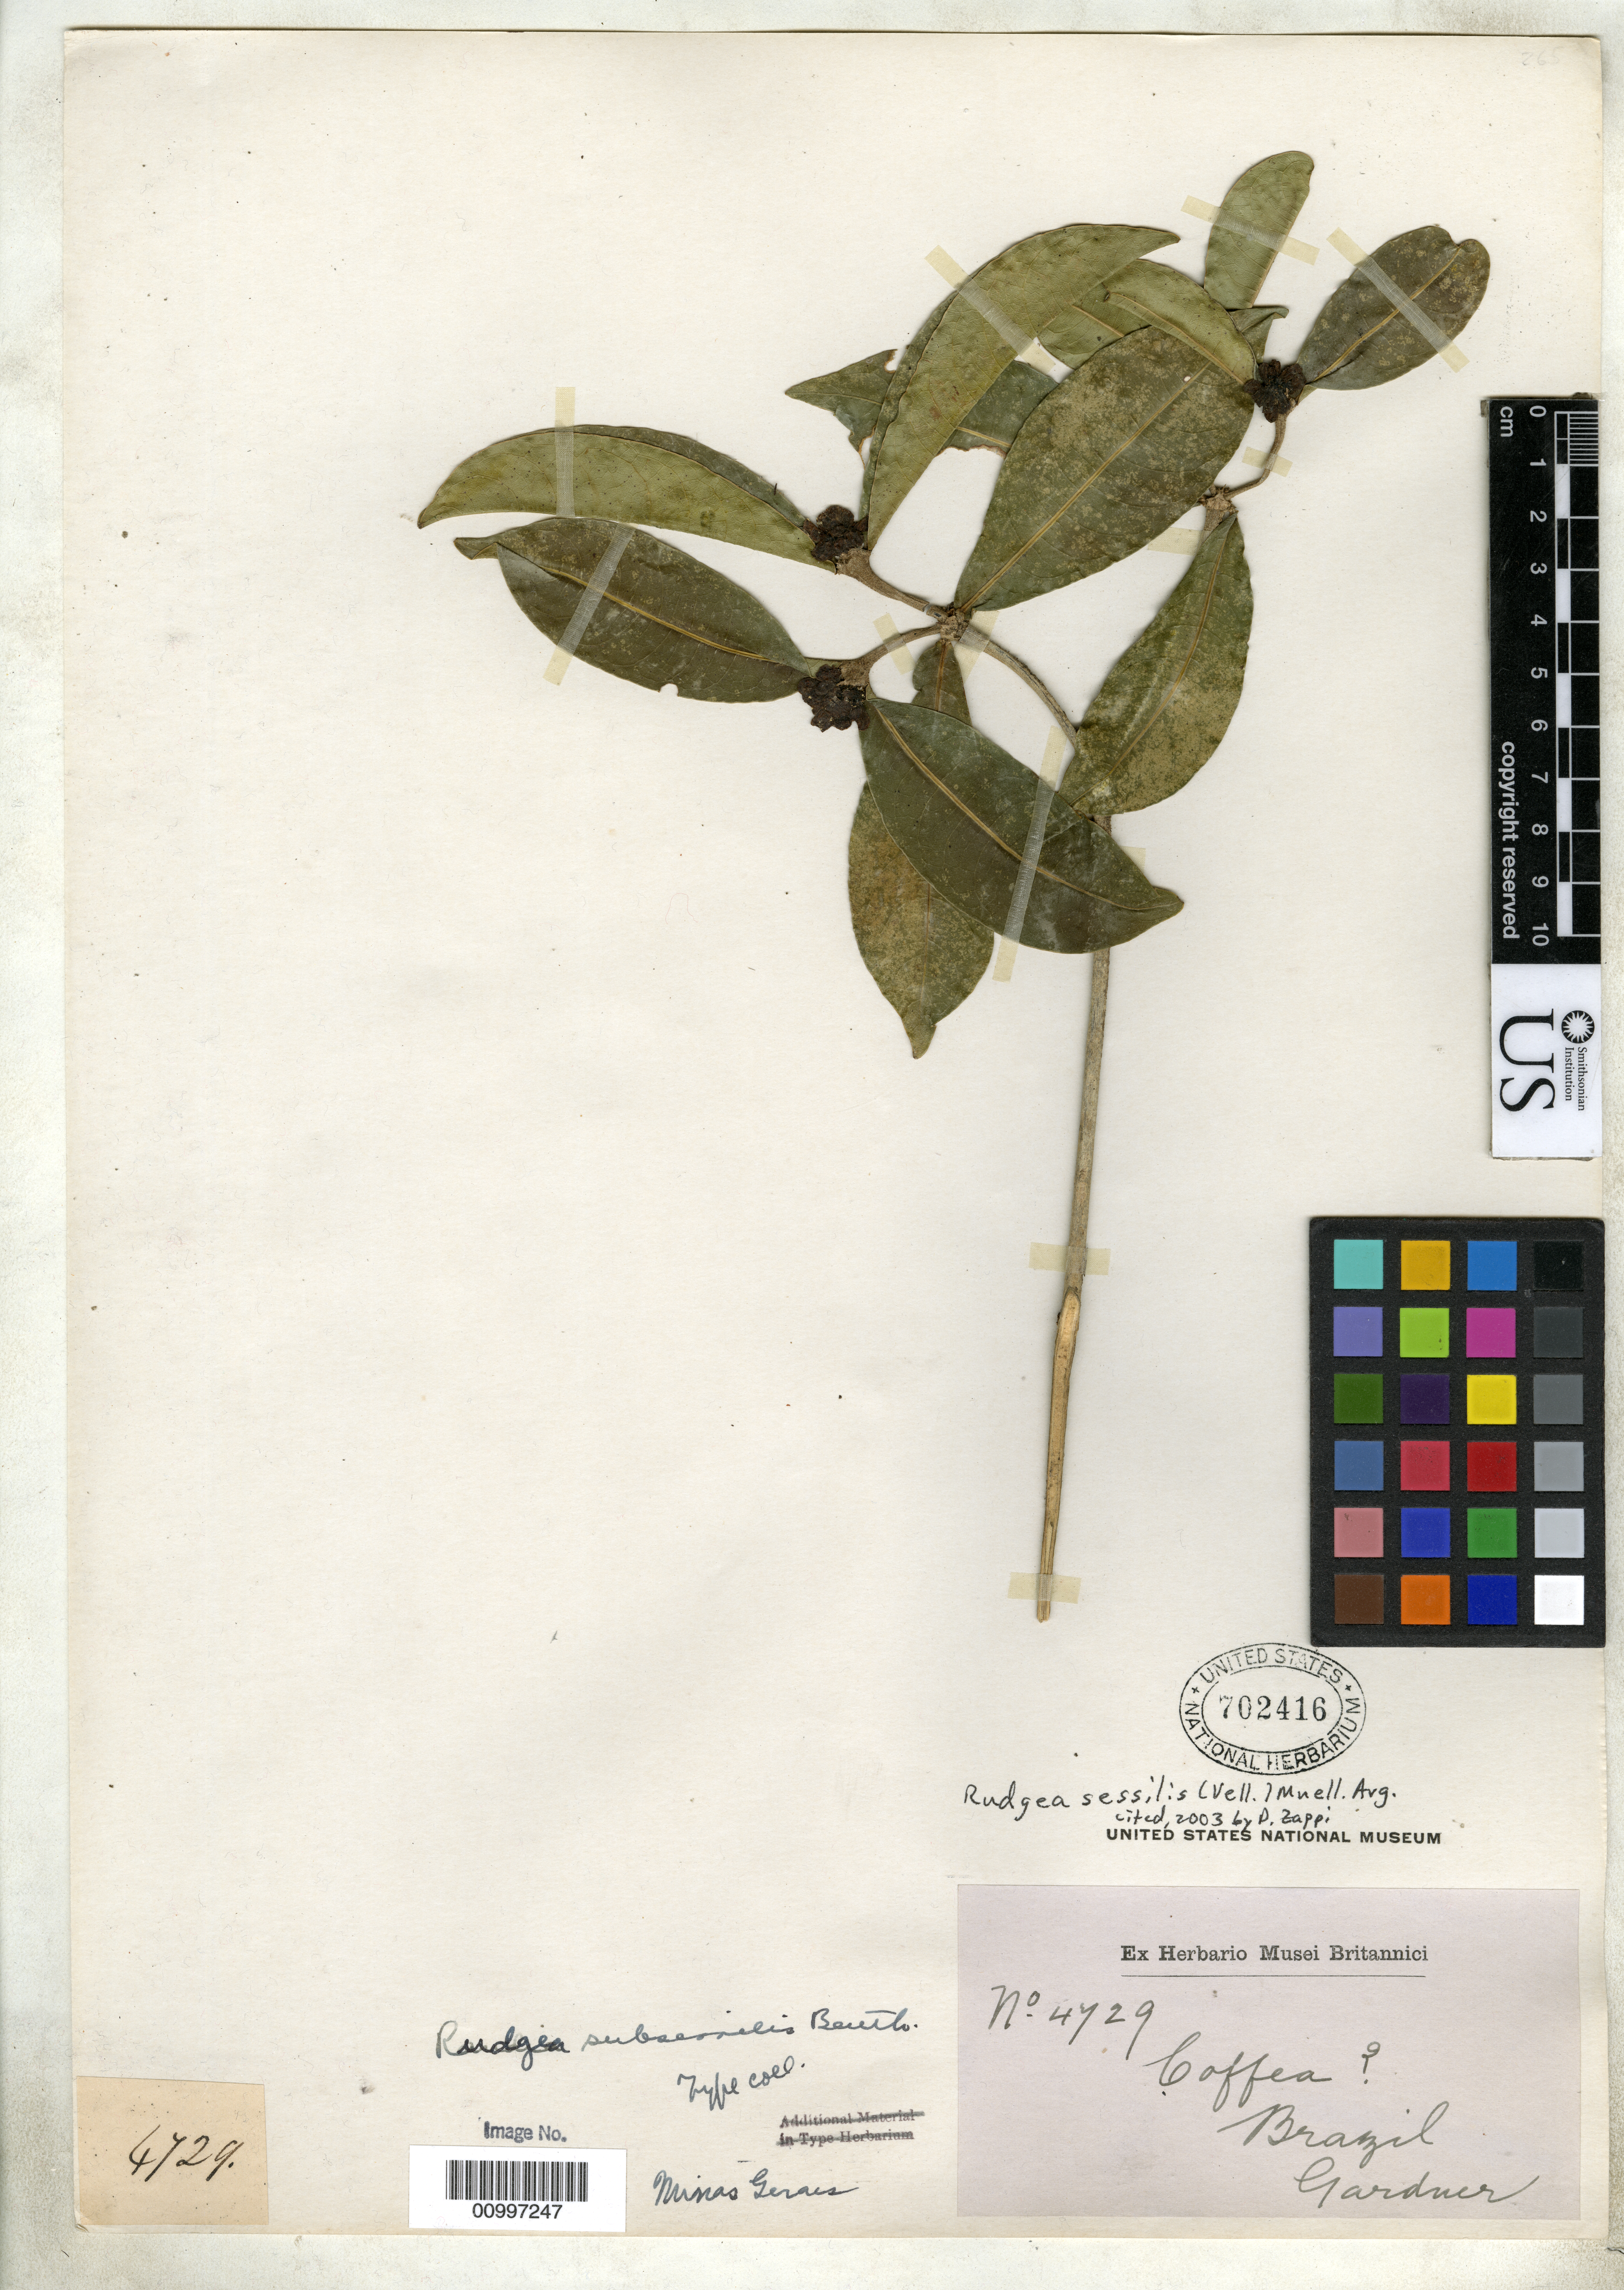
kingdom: Plantae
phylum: Tracheophyta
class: Magnoliopsida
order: Gentianales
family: Rubiaceae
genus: Rudgea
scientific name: Rudgea subsessilis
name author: Benth.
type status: Isotype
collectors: G. Gardner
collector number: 4729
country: Brazil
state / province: Minas Gerais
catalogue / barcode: US 702416